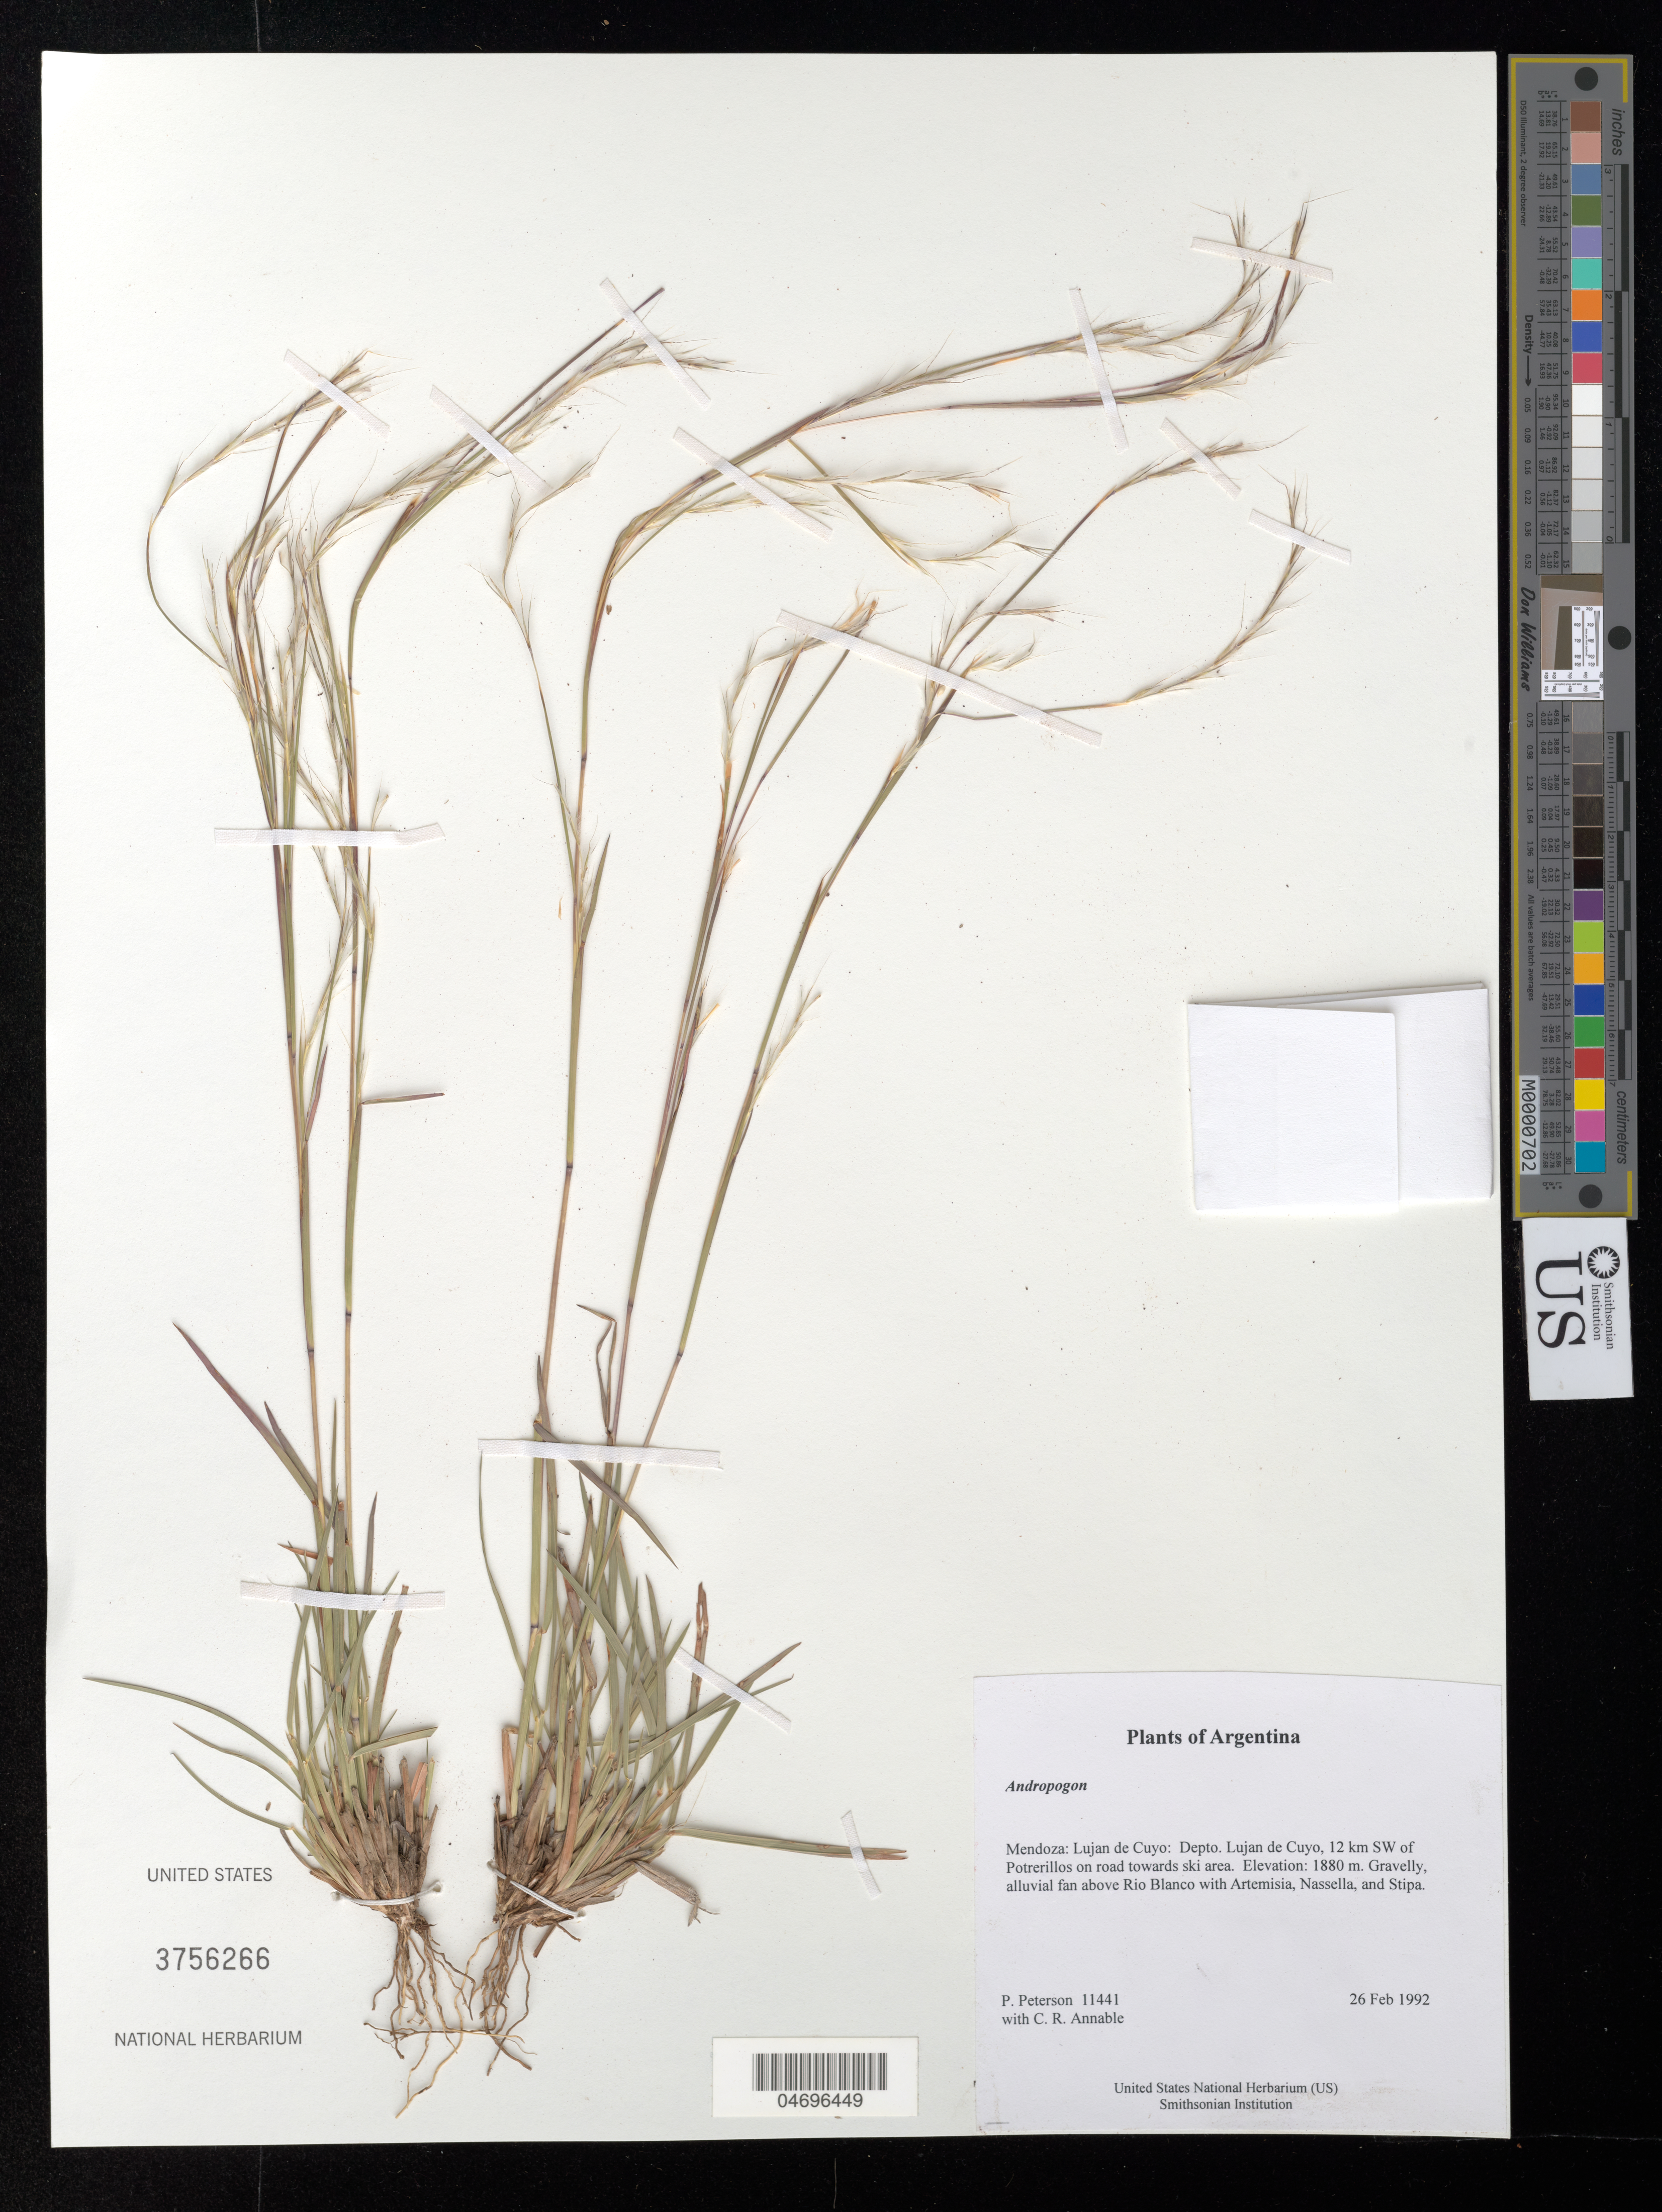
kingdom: Plantae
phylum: Tracheophyta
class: Liliopsida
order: Poales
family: Poaceae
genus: Andropogon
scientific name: Andropogon sp.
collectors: P. M. Peterson & C. R. Annable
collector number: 11441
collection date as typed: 26 Feb 1992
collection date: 1992-02-26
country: Argentina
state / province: Mendoza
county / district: Lujan de Cuyo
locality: Depto. Lujan de Cuyo, 12 km SW of Potrerillos on road towards ski area.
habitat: Gravelly, alluvial fan above Rio Blanco with Artemisia, Nassella, and Stipa.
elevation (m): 1880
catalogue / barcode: US 3756266